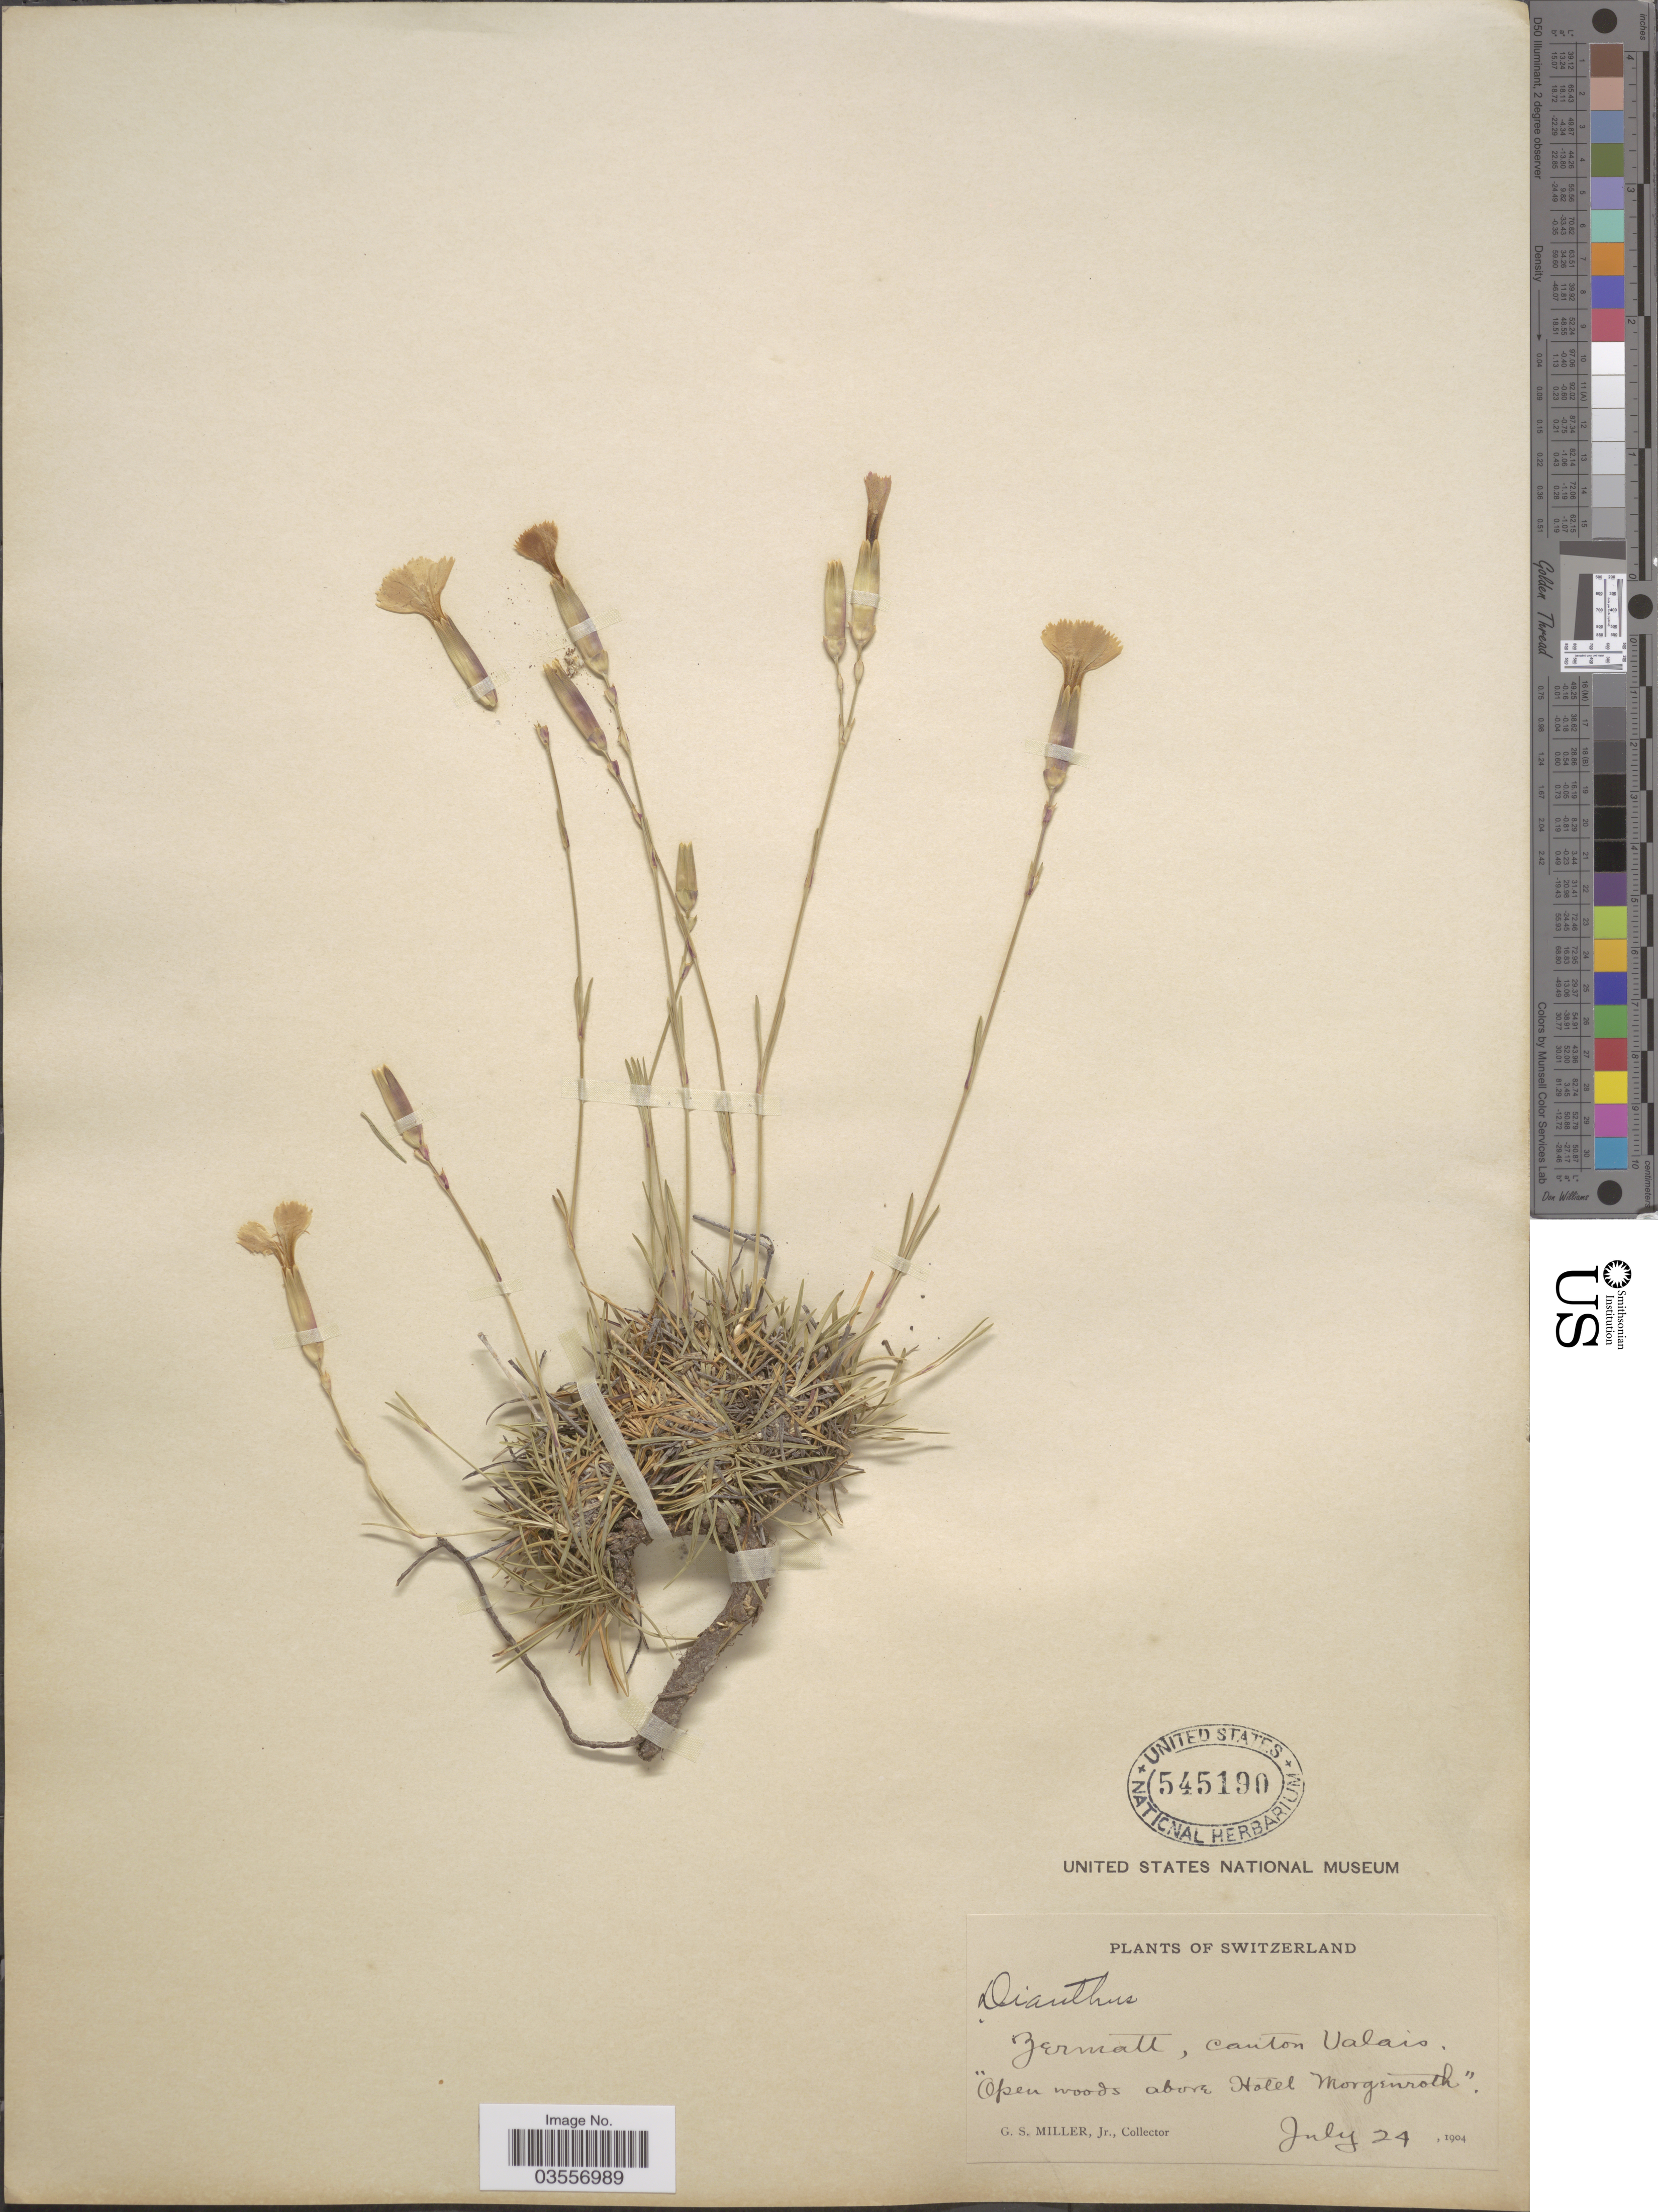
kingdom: Plantae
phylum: Tracheophyta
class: Magnoliopsida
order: Caryophyllales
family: Caryophyllaceae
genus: Dianthus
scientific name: Dianthus sp.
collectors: G. S. Miller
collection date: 1904-07-24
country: Switzerland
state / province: Valais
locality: Zermatt, canton Valais. "Open woods above Hotel Morgenroth".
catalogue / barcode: US 545190